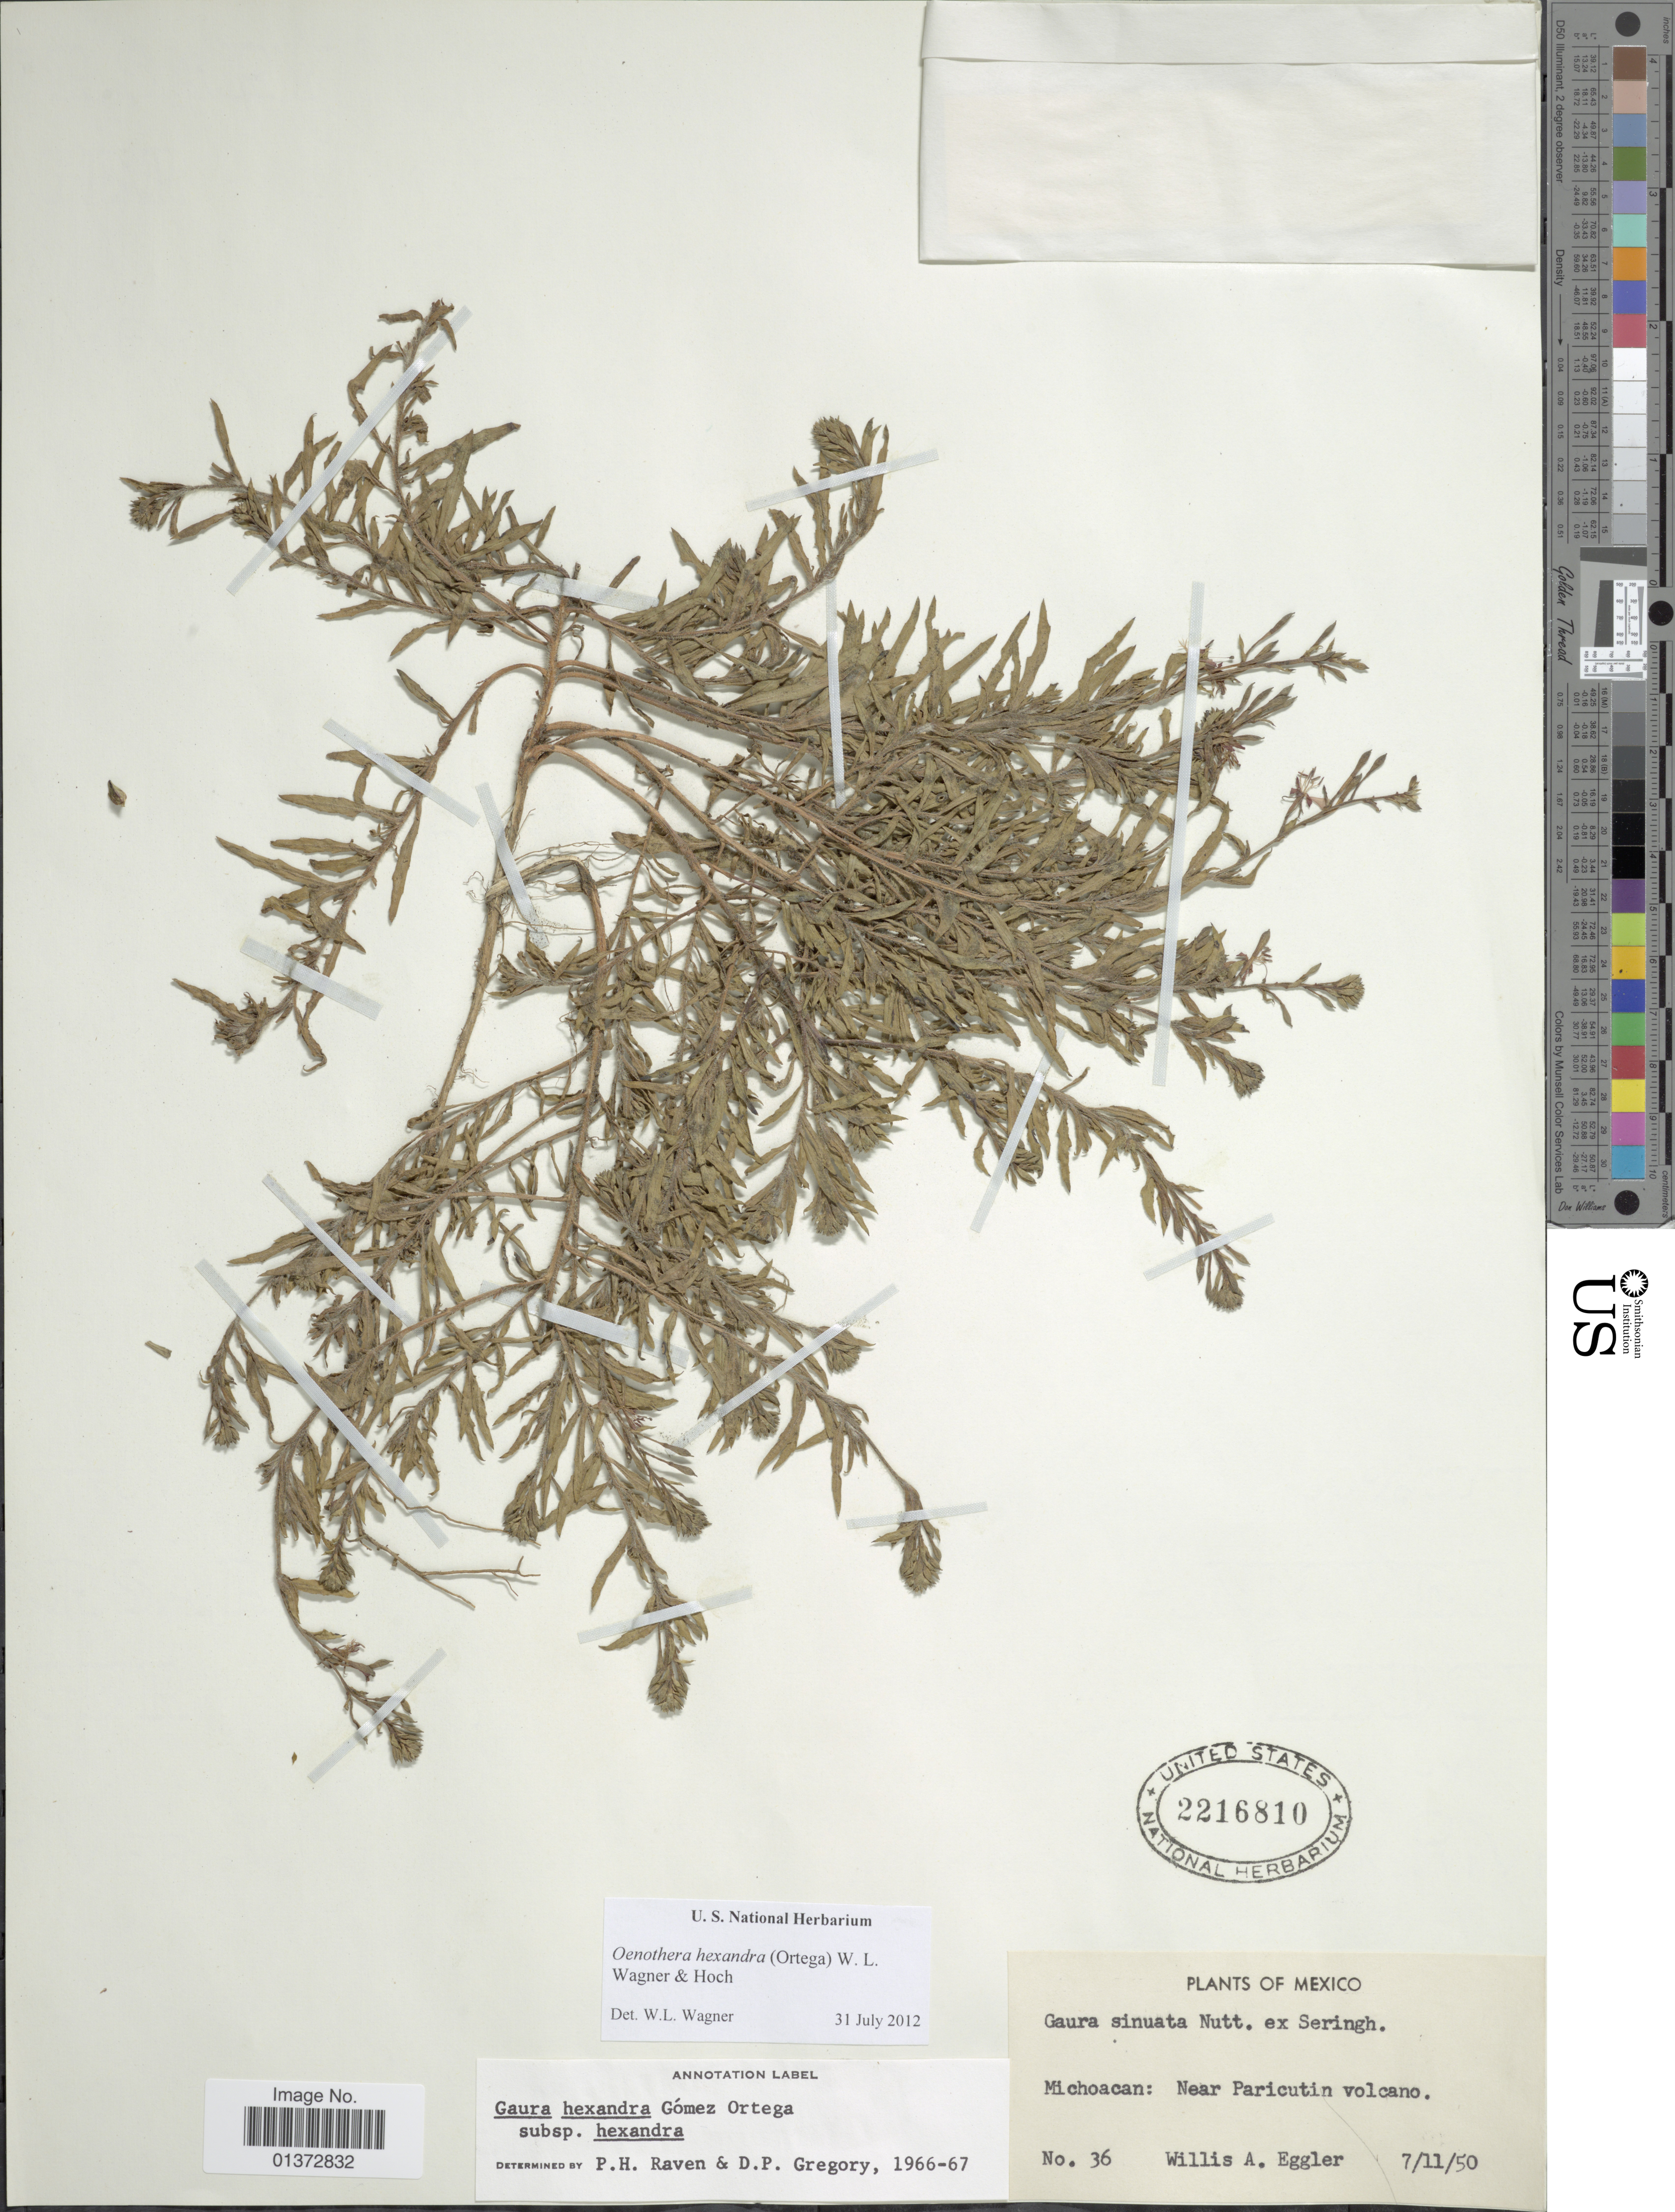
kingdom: Plantae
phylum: Tracheophyta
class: Magnoliopsida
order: Myrtales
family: Onagraceae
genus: Oenothera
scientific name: Oenothera hexandra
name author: (Ortega) W.L. Wagner & Hoch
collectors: W. A. Eggler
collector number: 36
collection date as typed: Transcribed d/m/y: 7/11/50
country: Mexico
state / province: Michoacán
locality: Near Paricutin volcano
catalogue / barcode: US 2216810